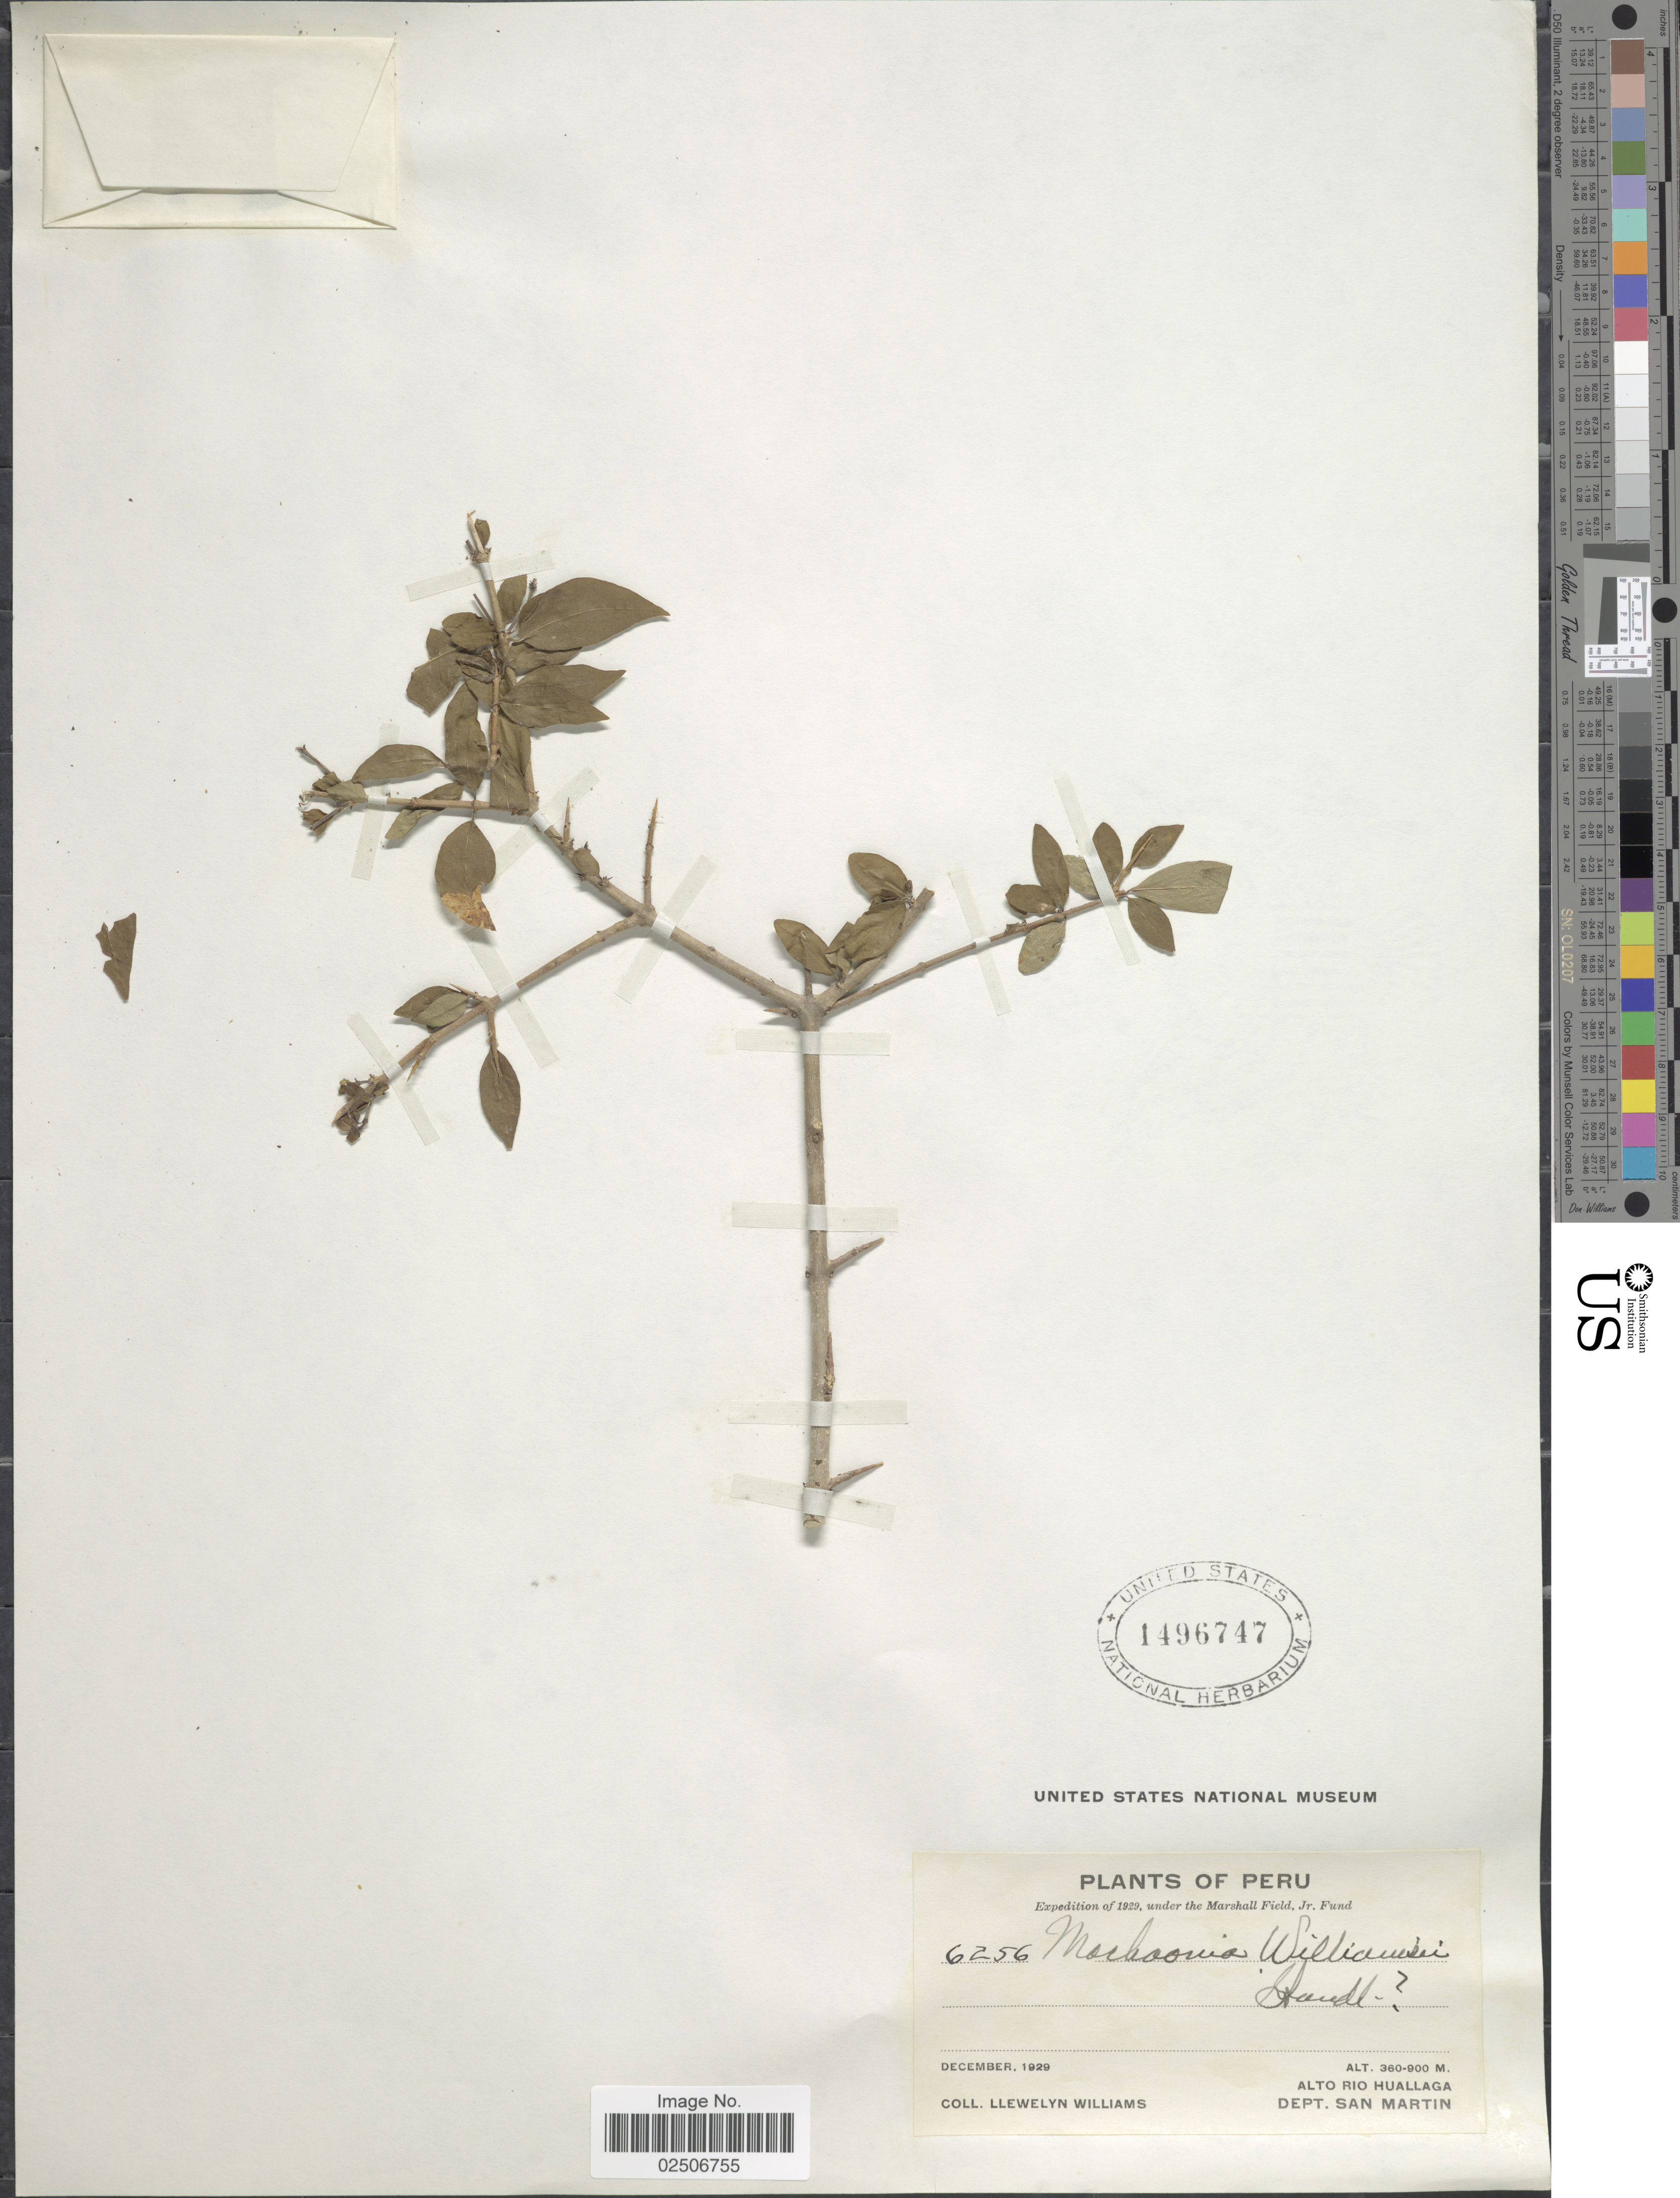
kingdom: Plantae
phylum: Tracheophyta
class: Magnoliopsida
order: Gentianales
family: Rubiaceae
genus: Machaonia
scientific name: Machaonia williamsii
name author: Standl.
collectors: Ll. Williams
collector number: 6256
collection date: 1929-12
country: Peru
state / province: San Martín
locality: Alto Rio Huallaga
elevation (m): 360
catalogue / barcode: US 1496747